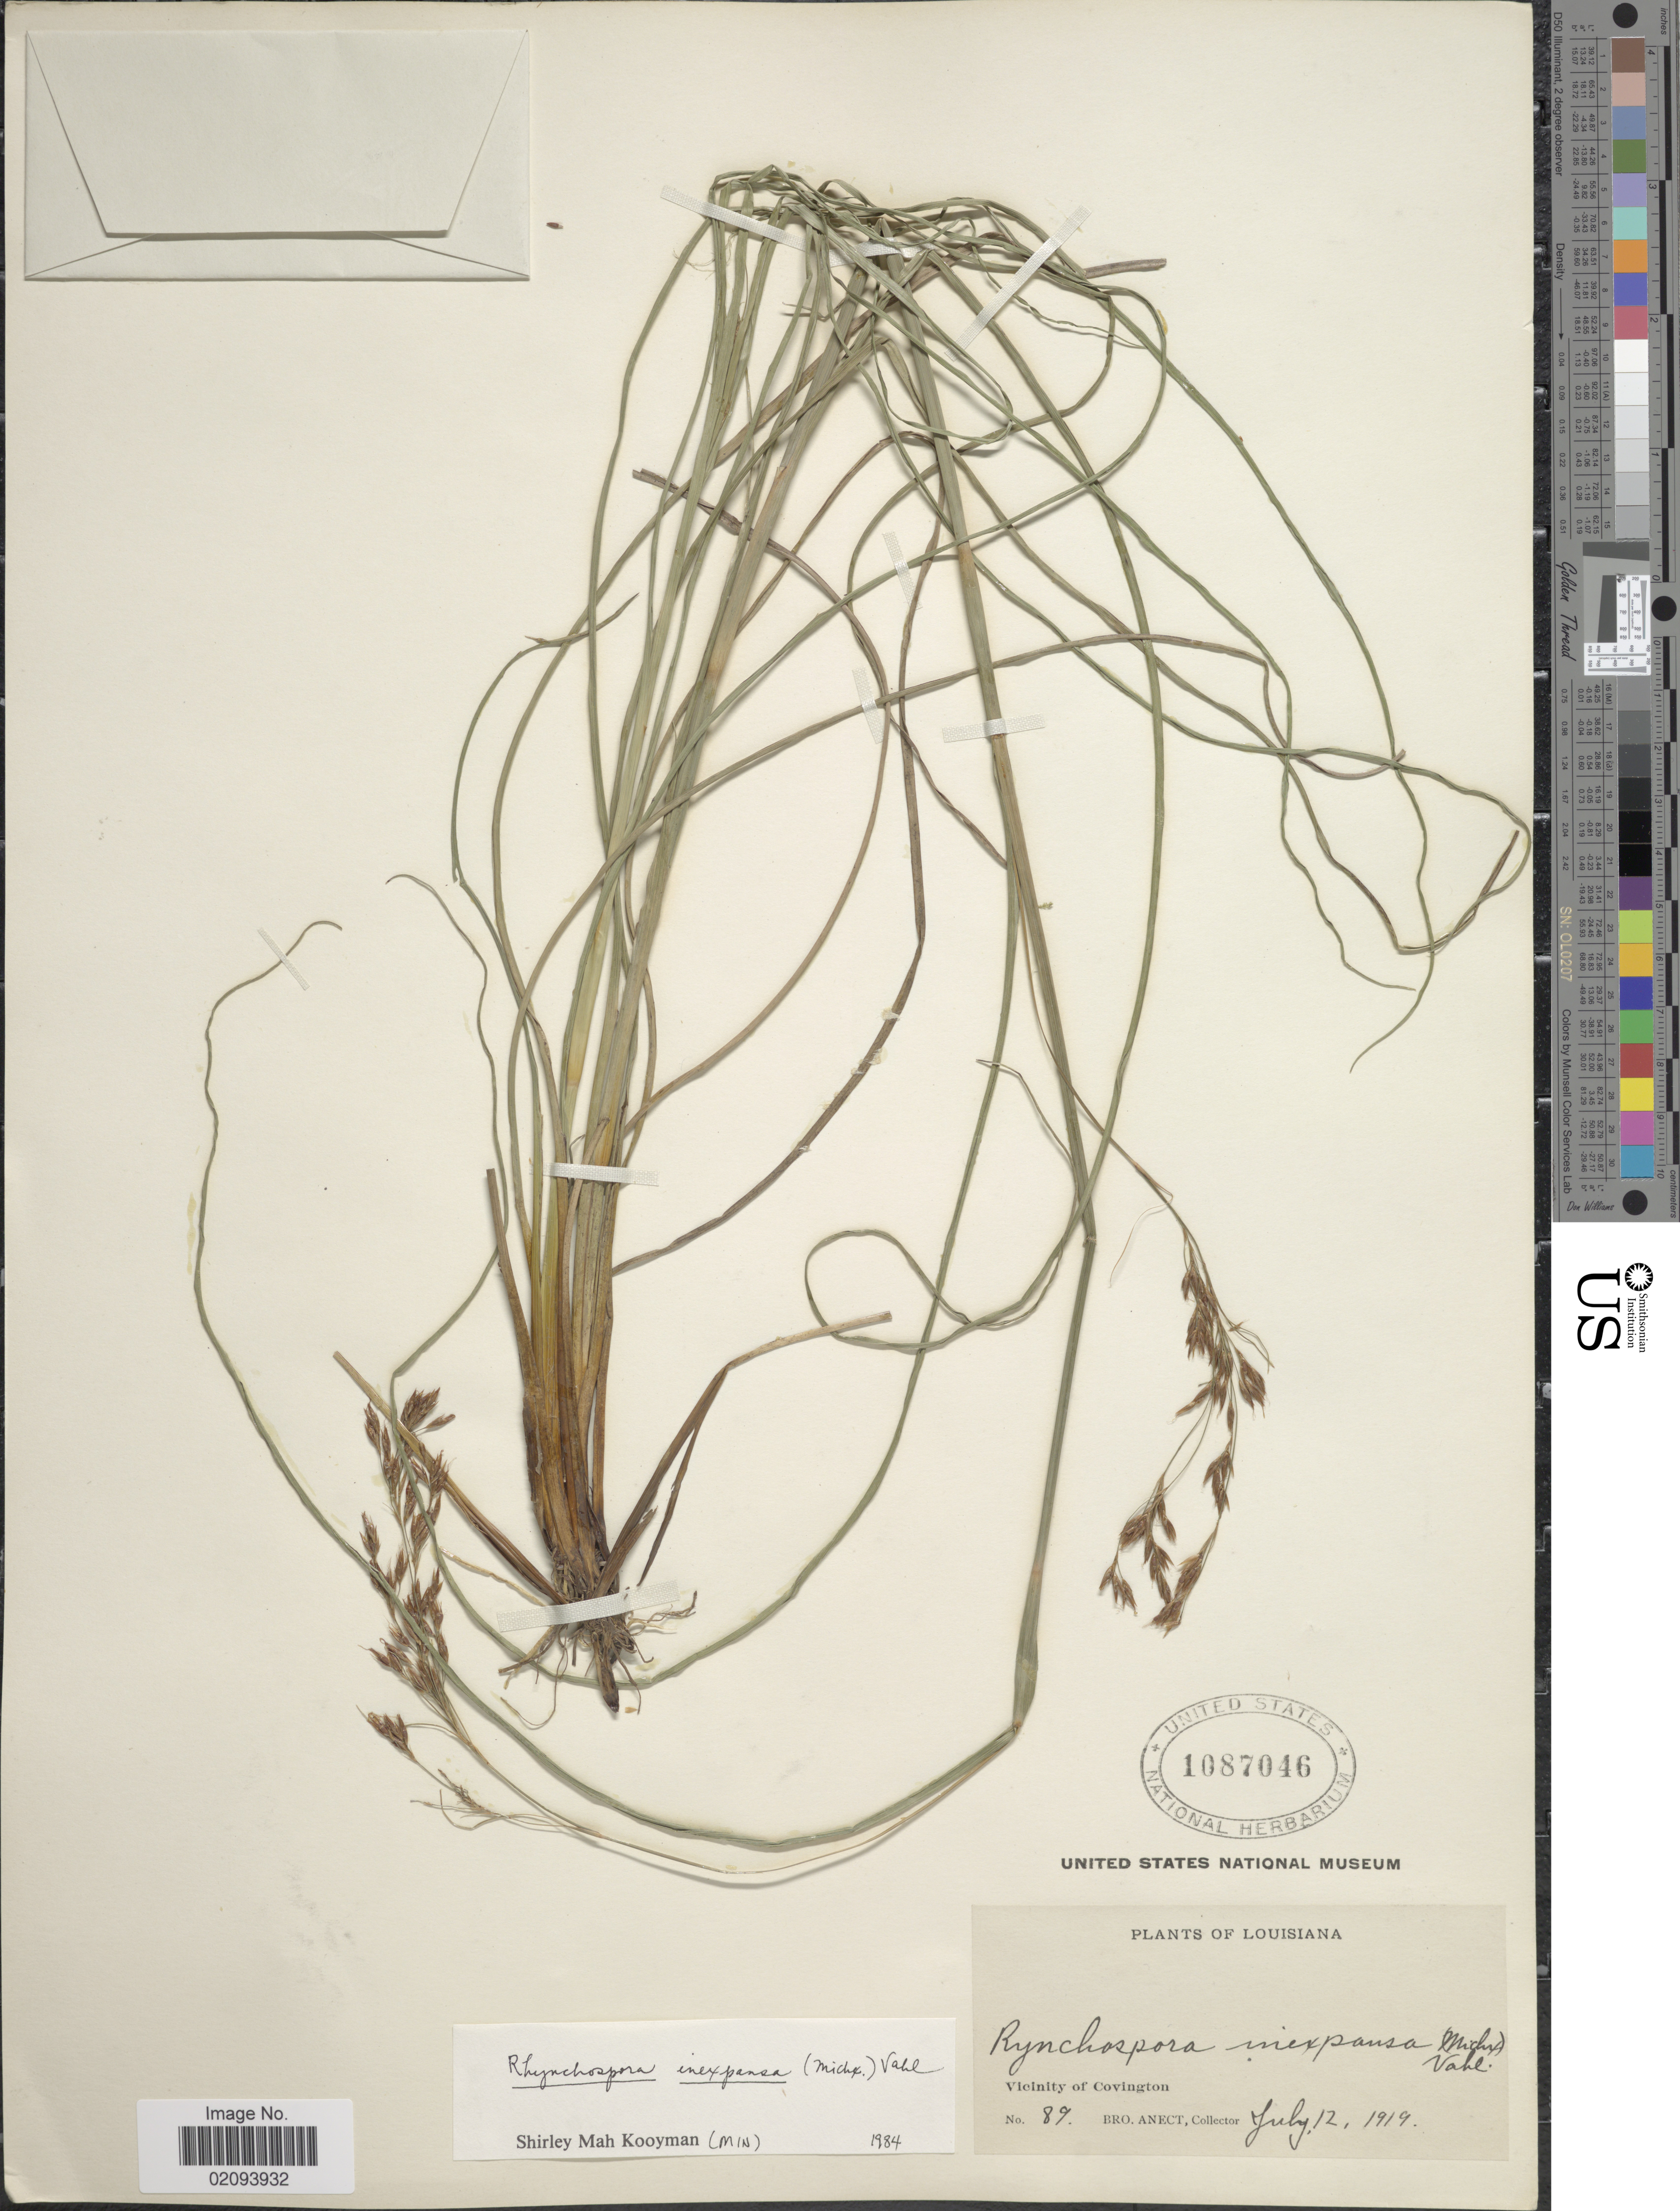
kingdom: Plantae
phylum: Tracheophyta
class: Liliopsida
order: Poales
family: Cyperaceae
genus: Rhynchospora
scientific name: Rhynchospora inexpansa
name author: (Michx.) Vahl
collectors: B. Anect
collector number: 89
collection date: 1919-07-12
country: United States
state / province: Louisiana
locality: Vicinity of Covington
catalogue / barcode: US 1087046